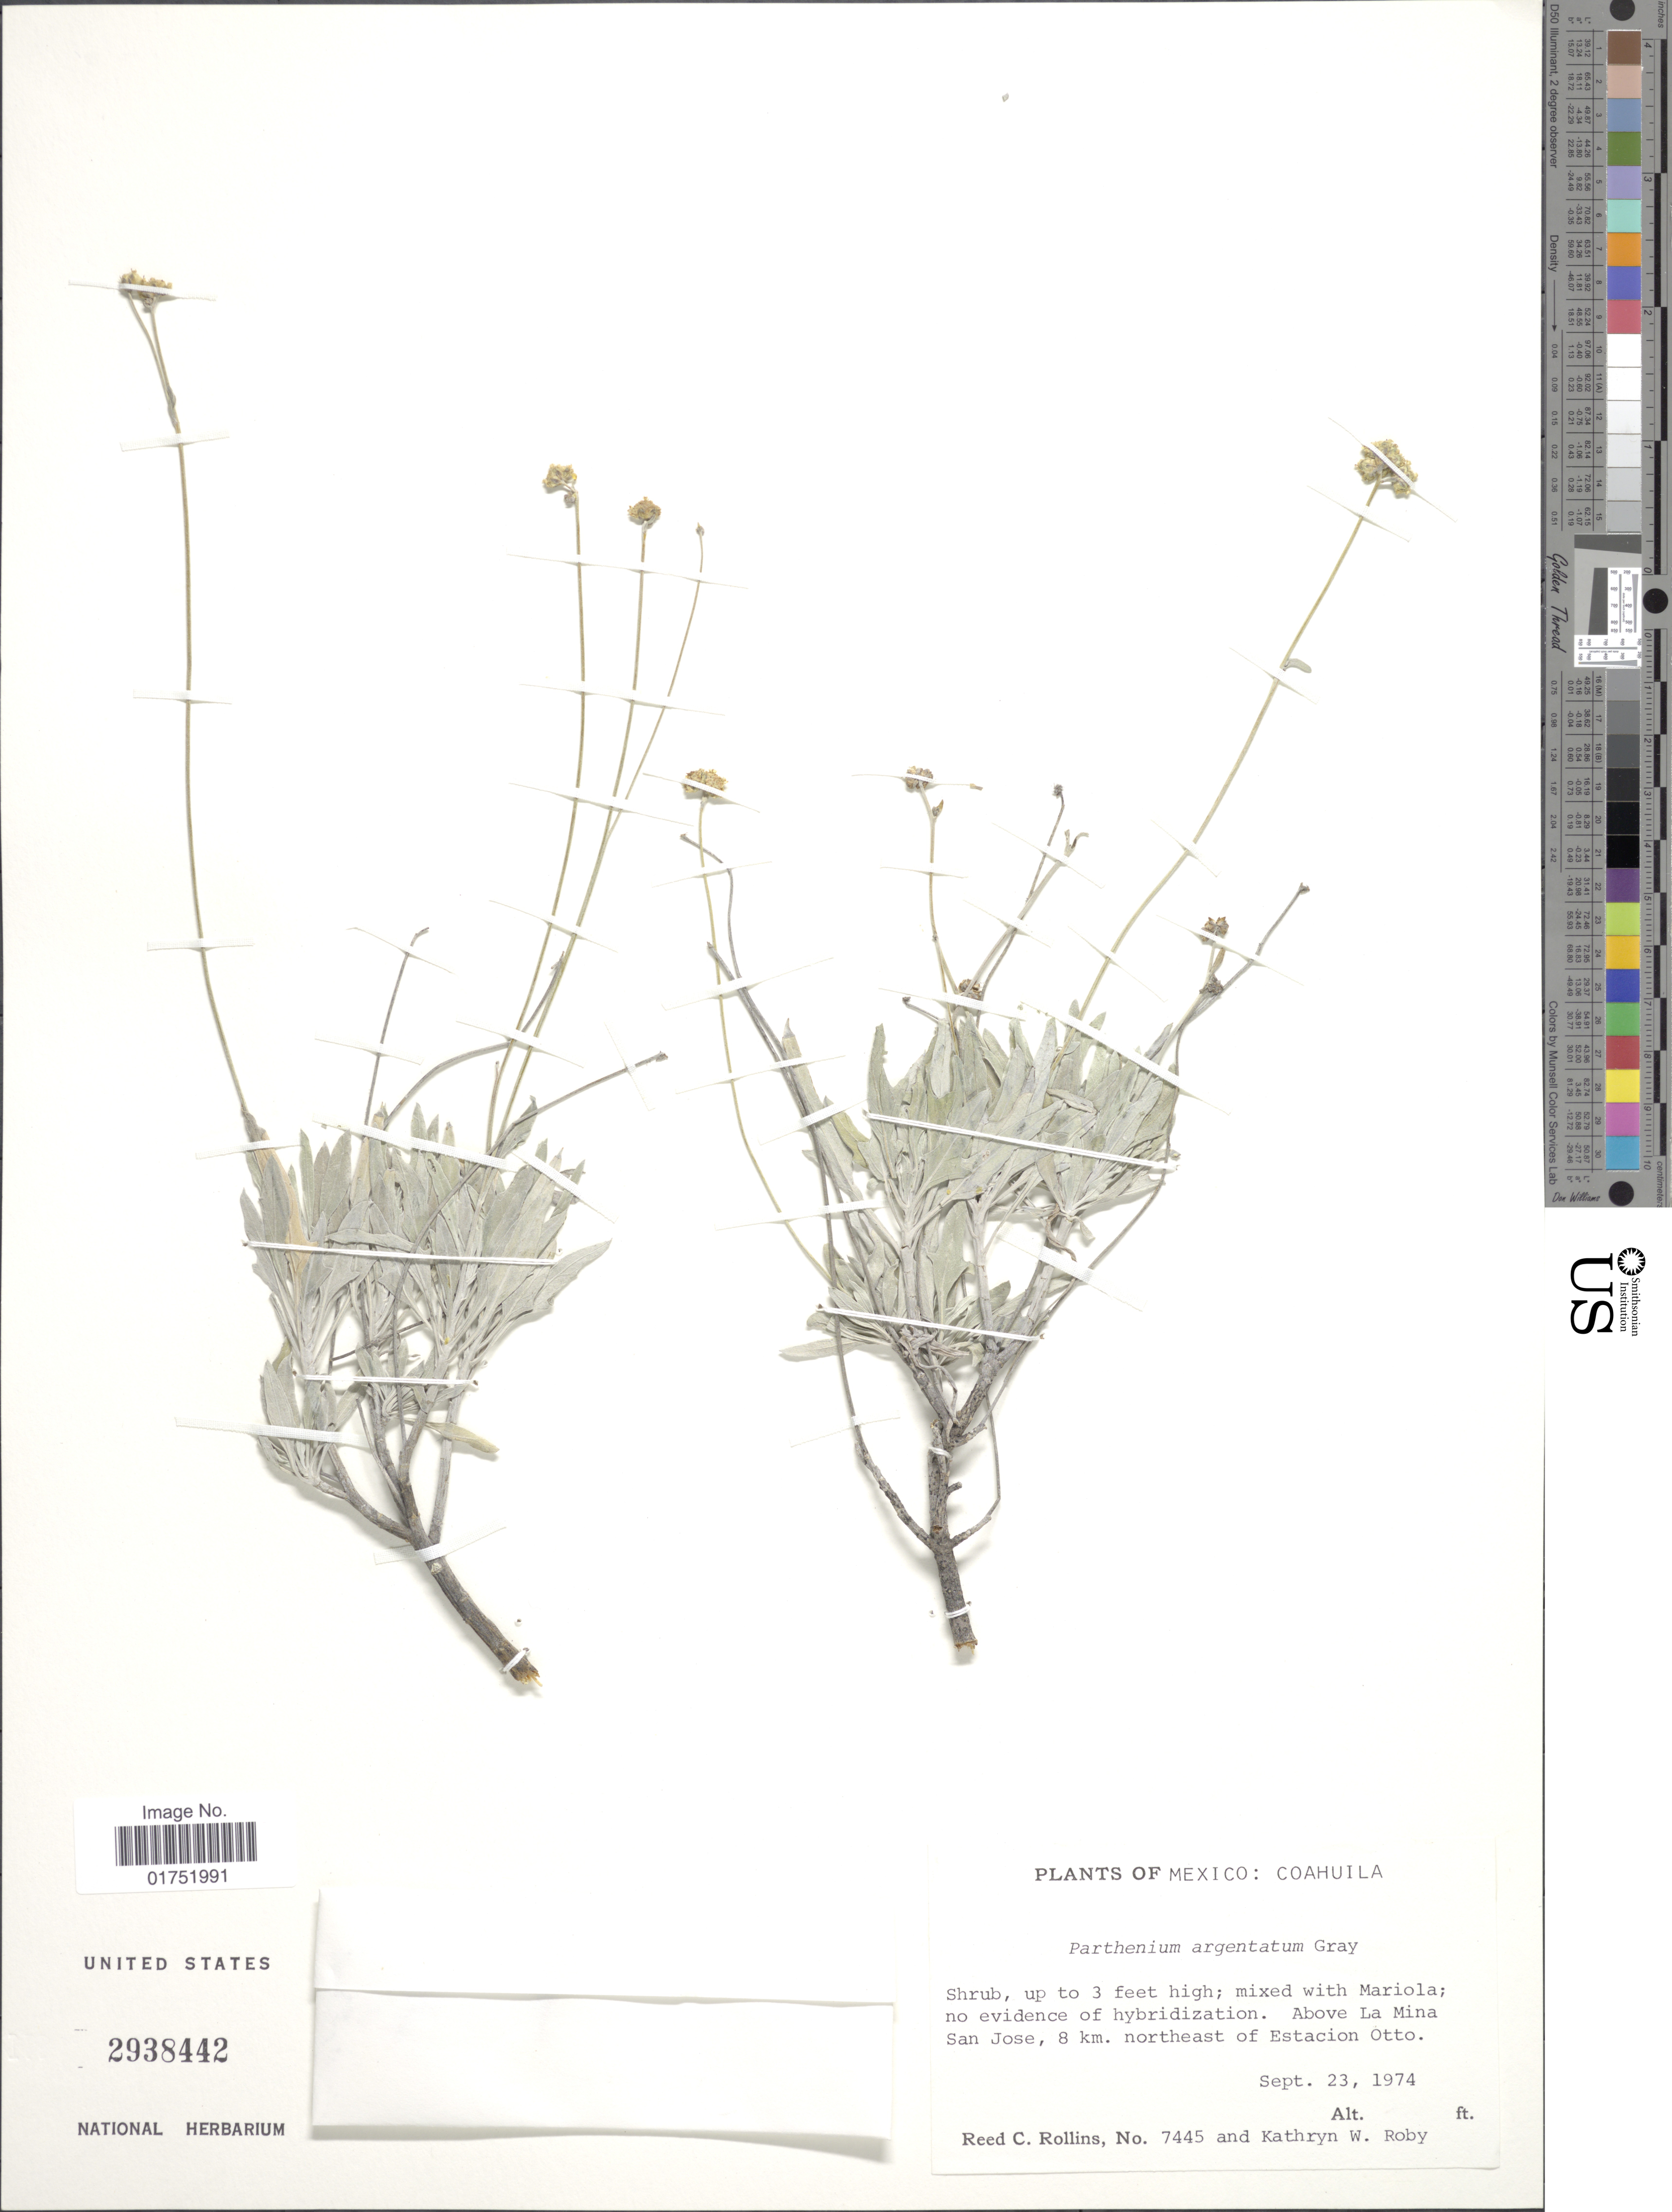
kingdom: Plantae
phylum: Tracheophyta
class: Magnoliopsida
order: Asterales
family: Asteraceae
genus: Parthenium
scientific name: Parthenium argentatum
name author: A. Gray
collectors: R. C. Rollins & K. W. Roby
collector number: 7445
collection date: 1974-09-23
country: Mexico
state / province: Coahuila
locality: Above La Mina San Jose, 8 km northeast of Estacion Otto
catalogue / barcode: US 2938442